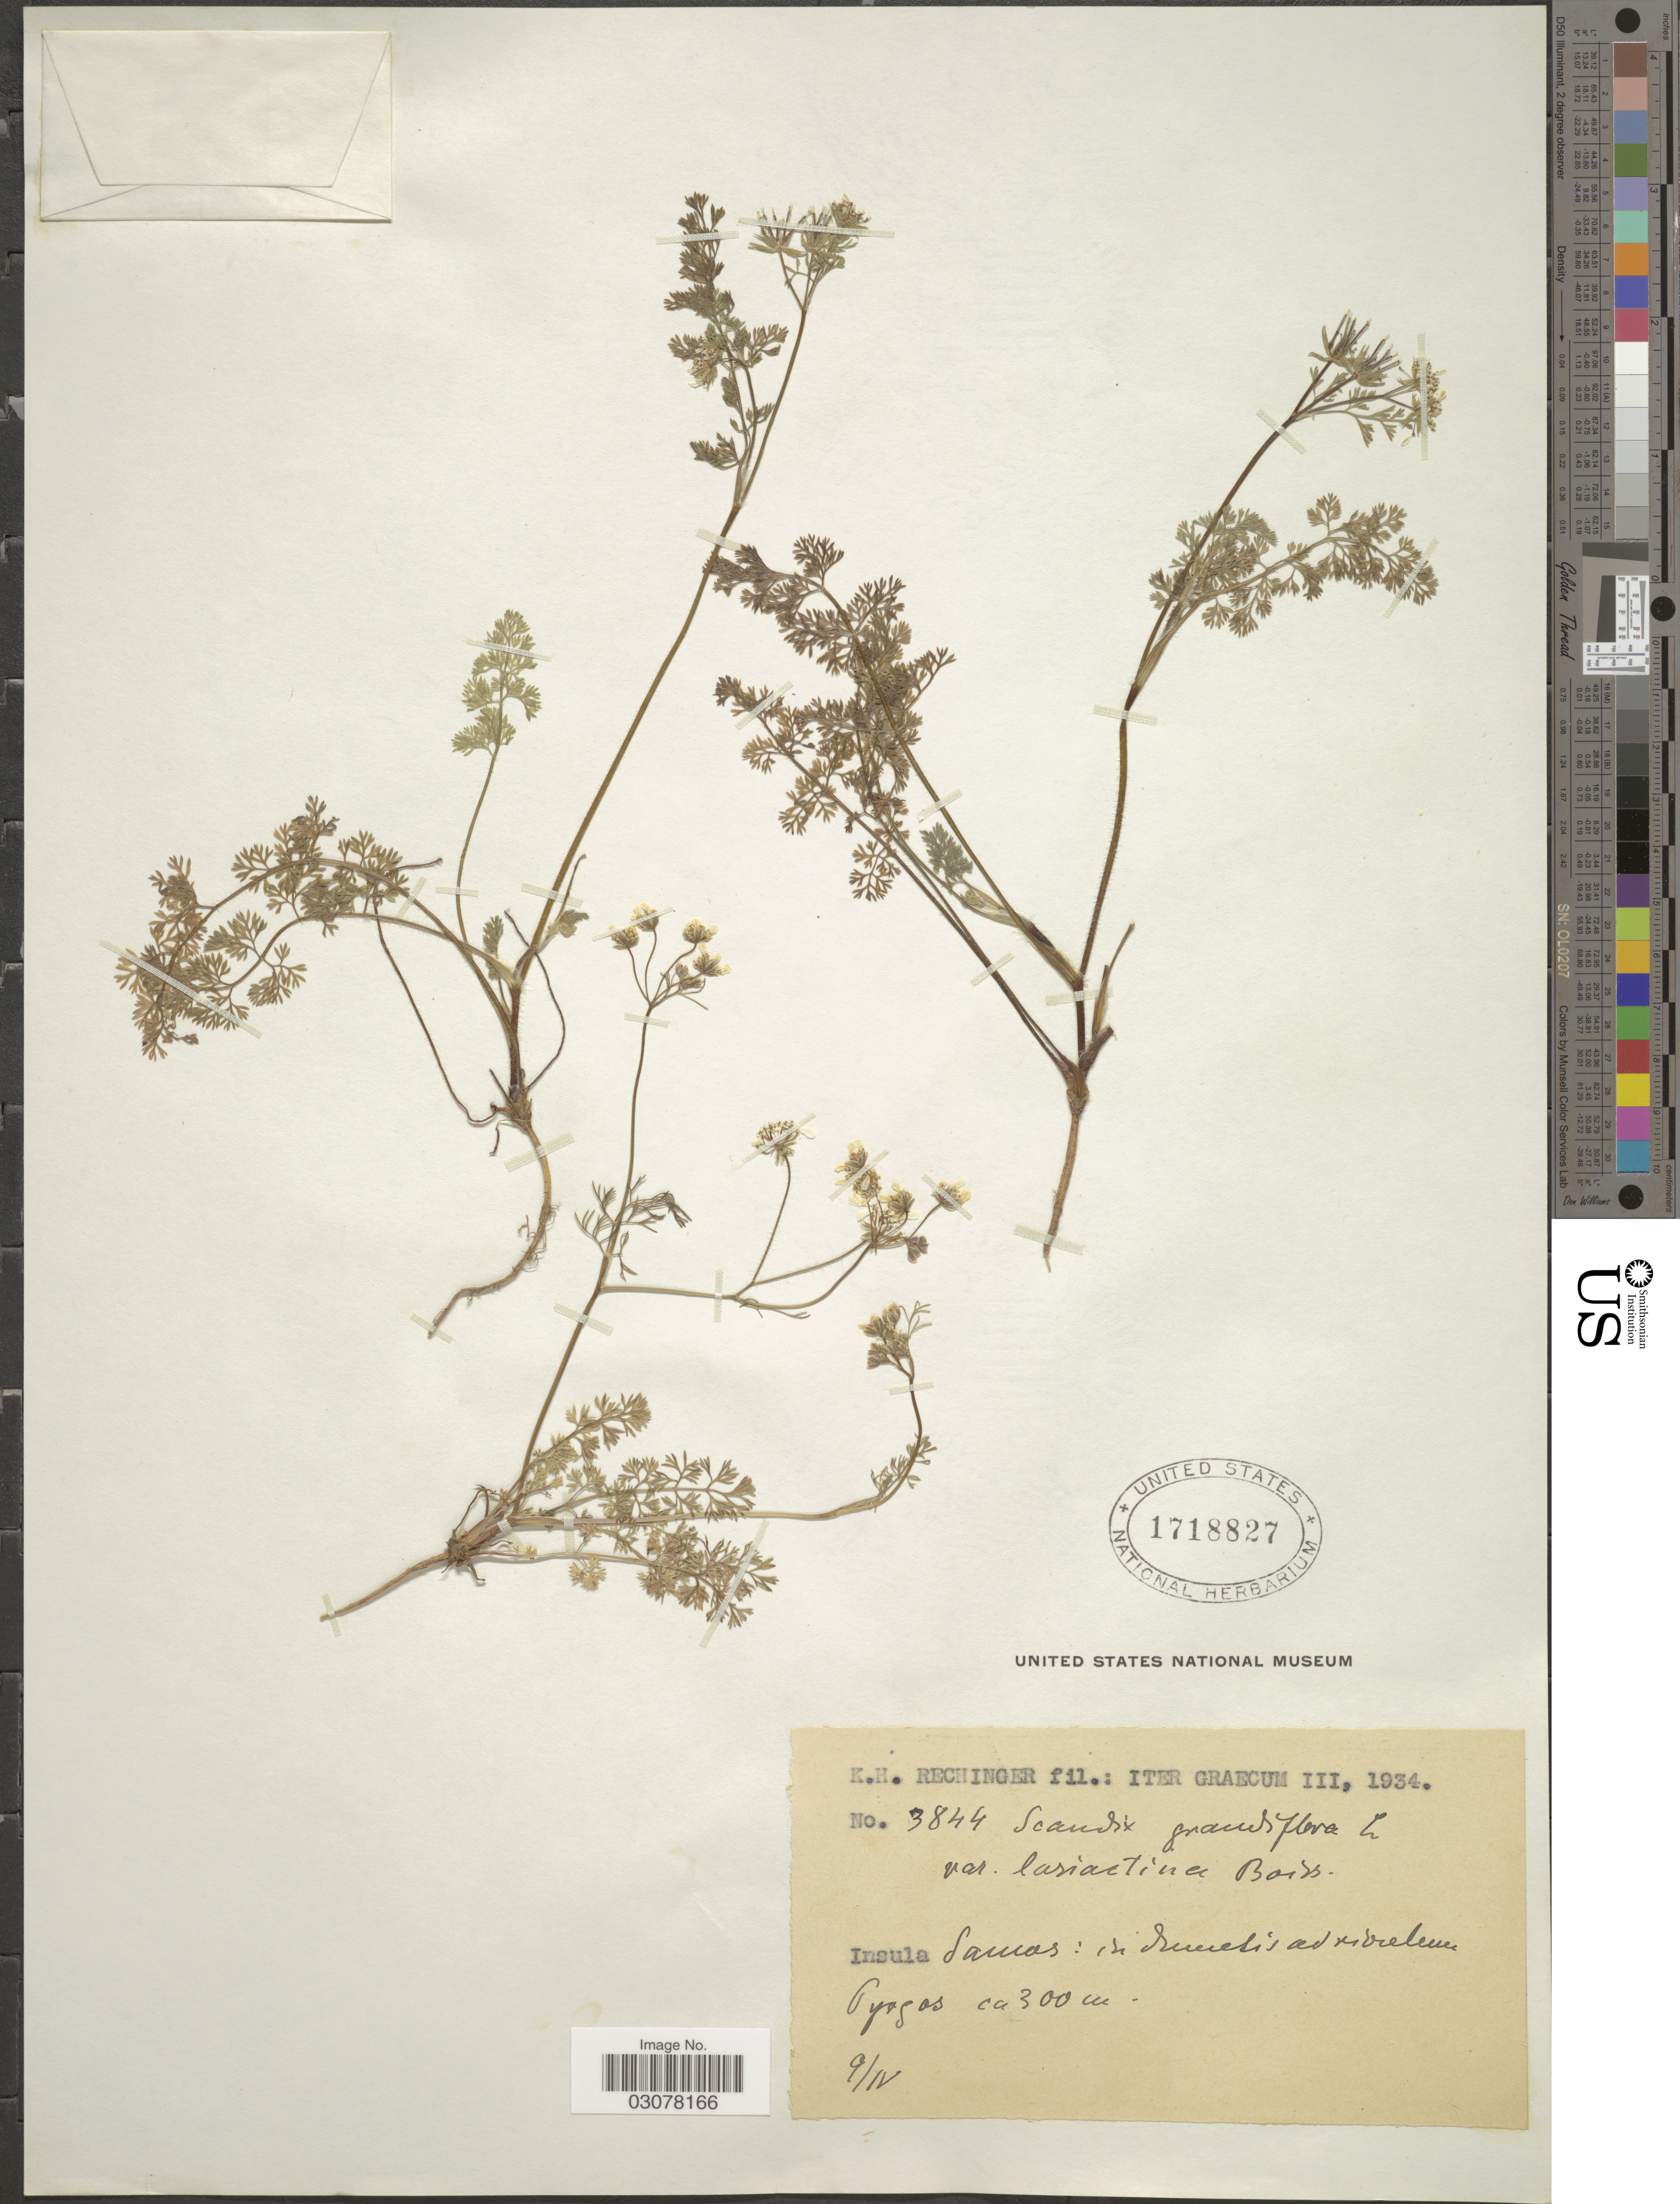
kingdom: Plantae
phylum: Tracheophyta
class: Magnoliopsida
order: Apiales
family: Apiaceae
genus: Scandix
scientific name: Scandix grandiflora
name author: L.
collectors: K. H. Rechinger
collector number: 3844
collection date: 1934-04-09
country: Greece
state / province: North Aegean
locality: Iter Graecum. Insula Samos: ad rivulum Pyrgos.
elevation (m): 300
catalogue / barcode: US 1718827